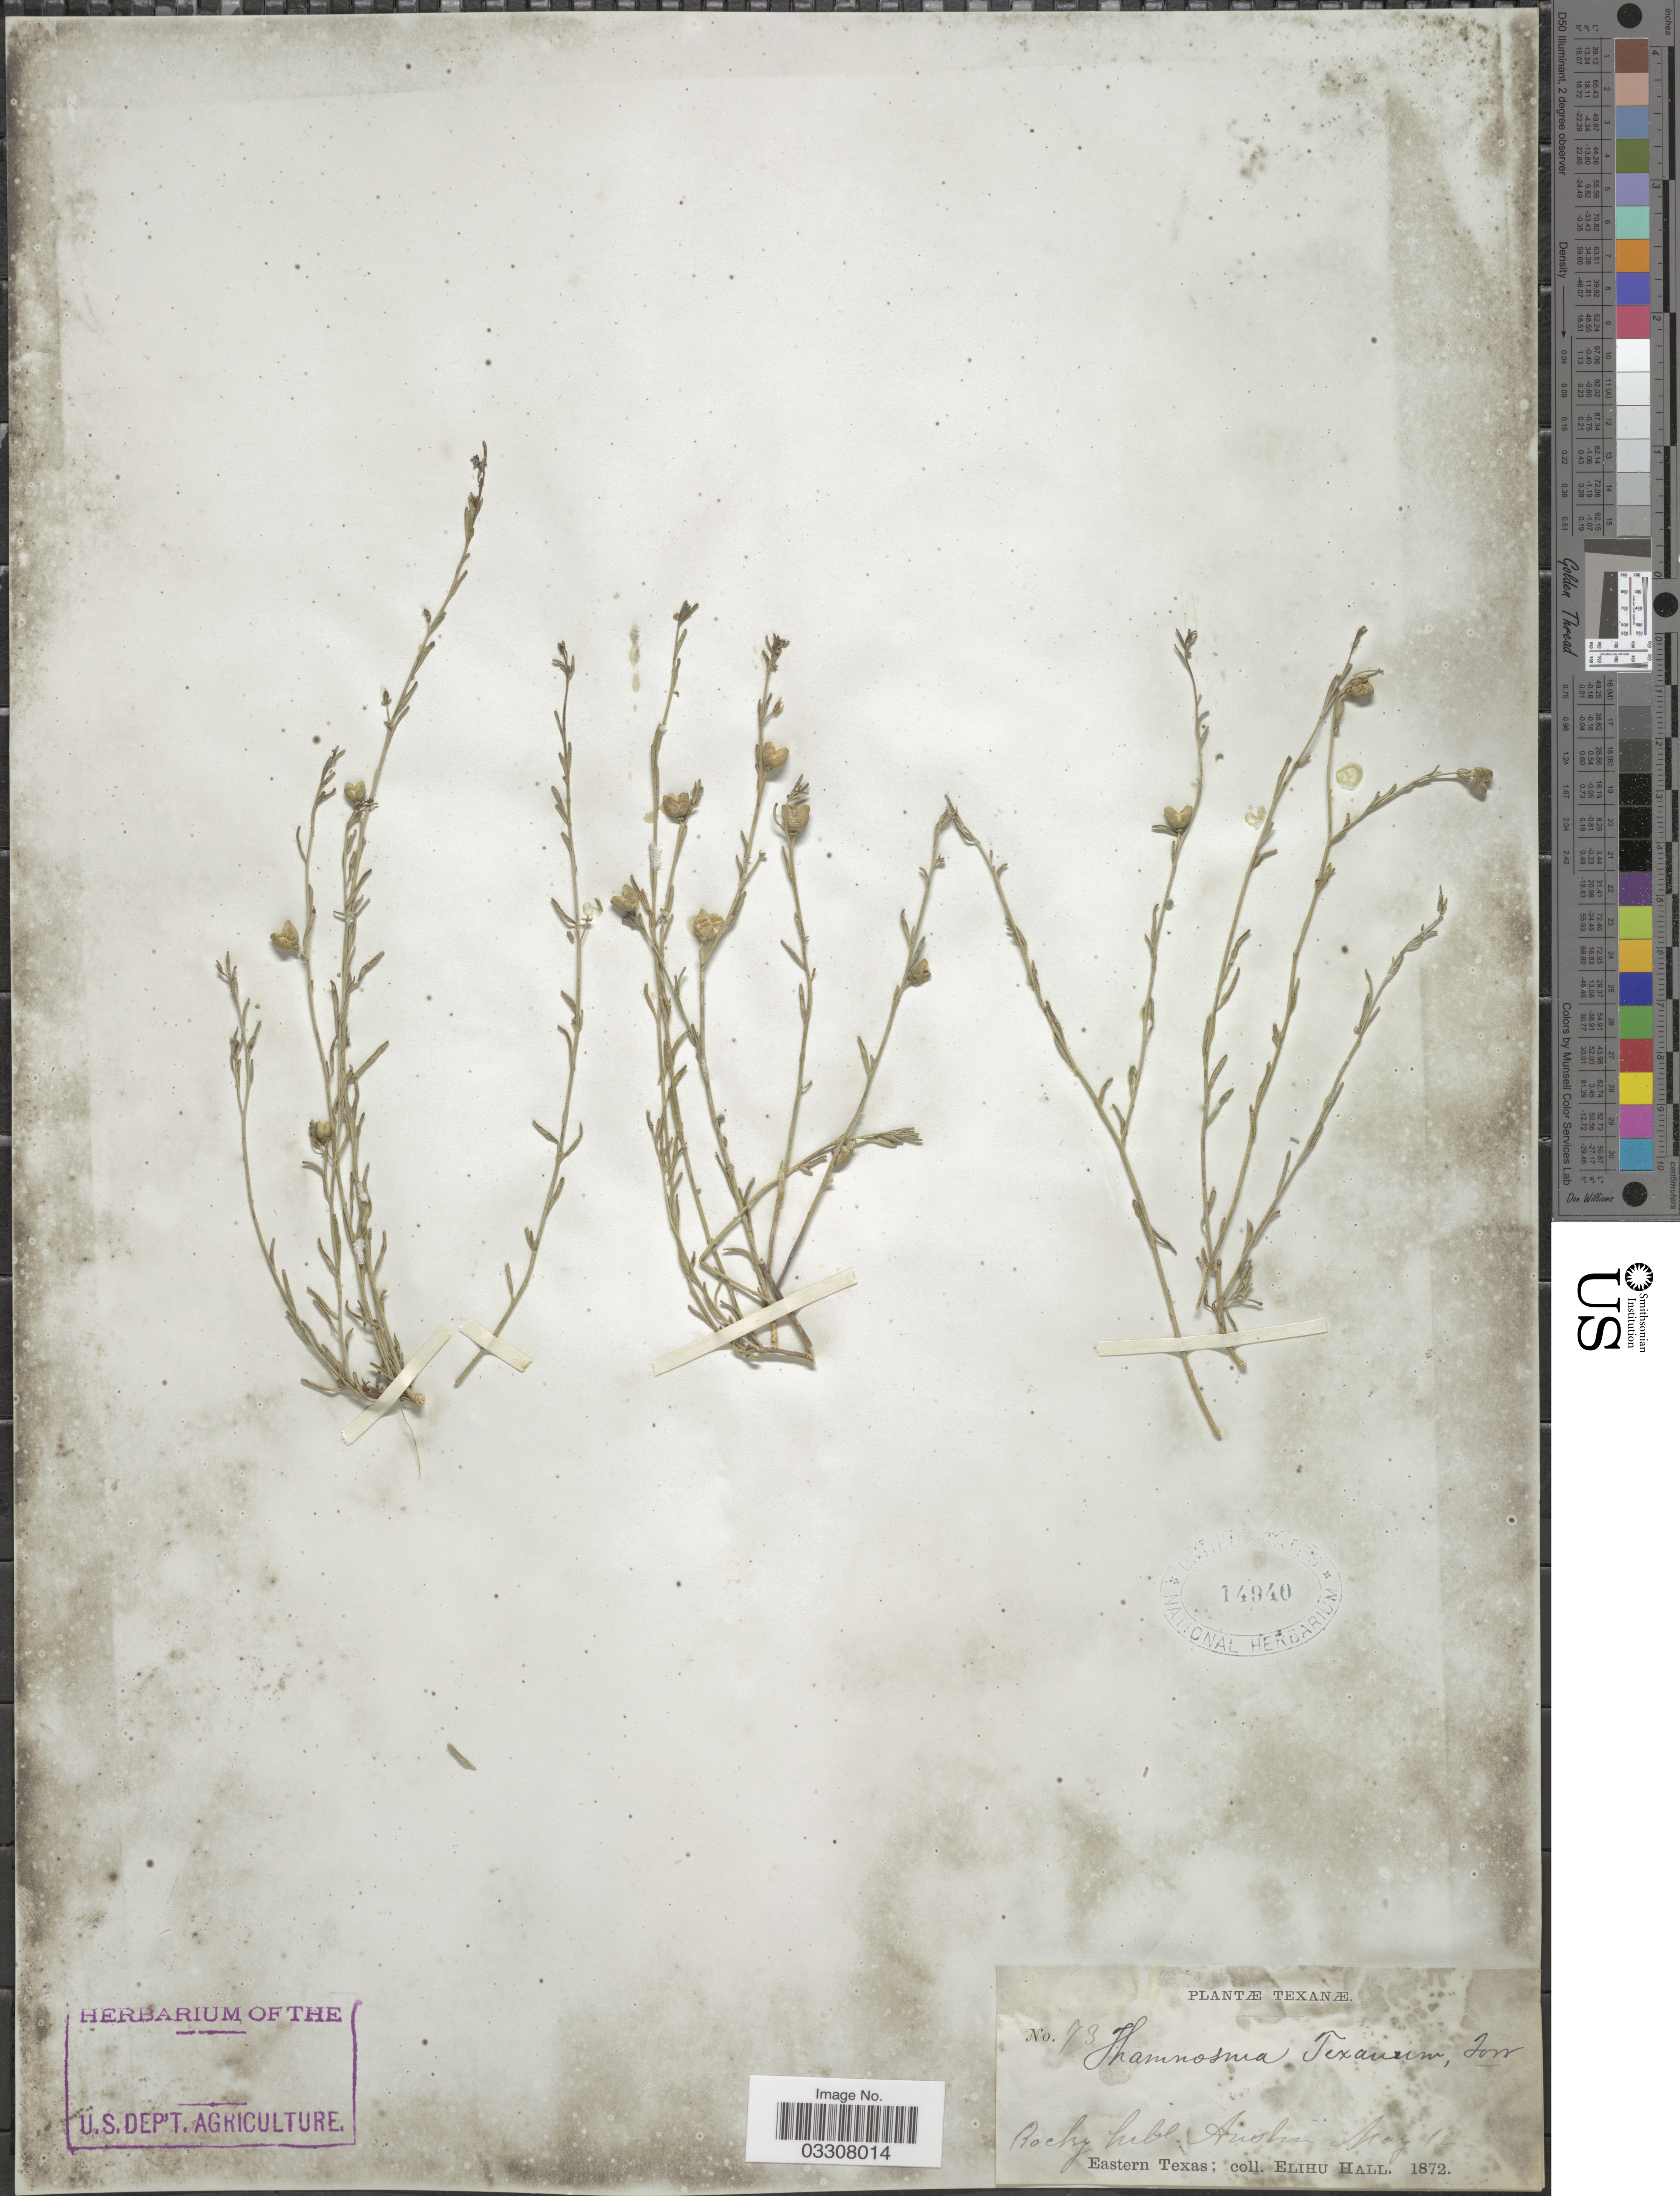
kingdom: Plantae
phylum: Tracheophyta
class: Magnoliopsida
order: Sapindales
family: Rutaceae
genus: Thamnosma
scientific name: Thamnosma texana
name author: (A. Gray) Torr.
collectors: E. Hall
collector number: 73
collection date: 1872-05-12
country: United States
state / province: Texas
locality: Rocky Mts. Austin. Eastern Texas.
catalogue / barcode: US 14940